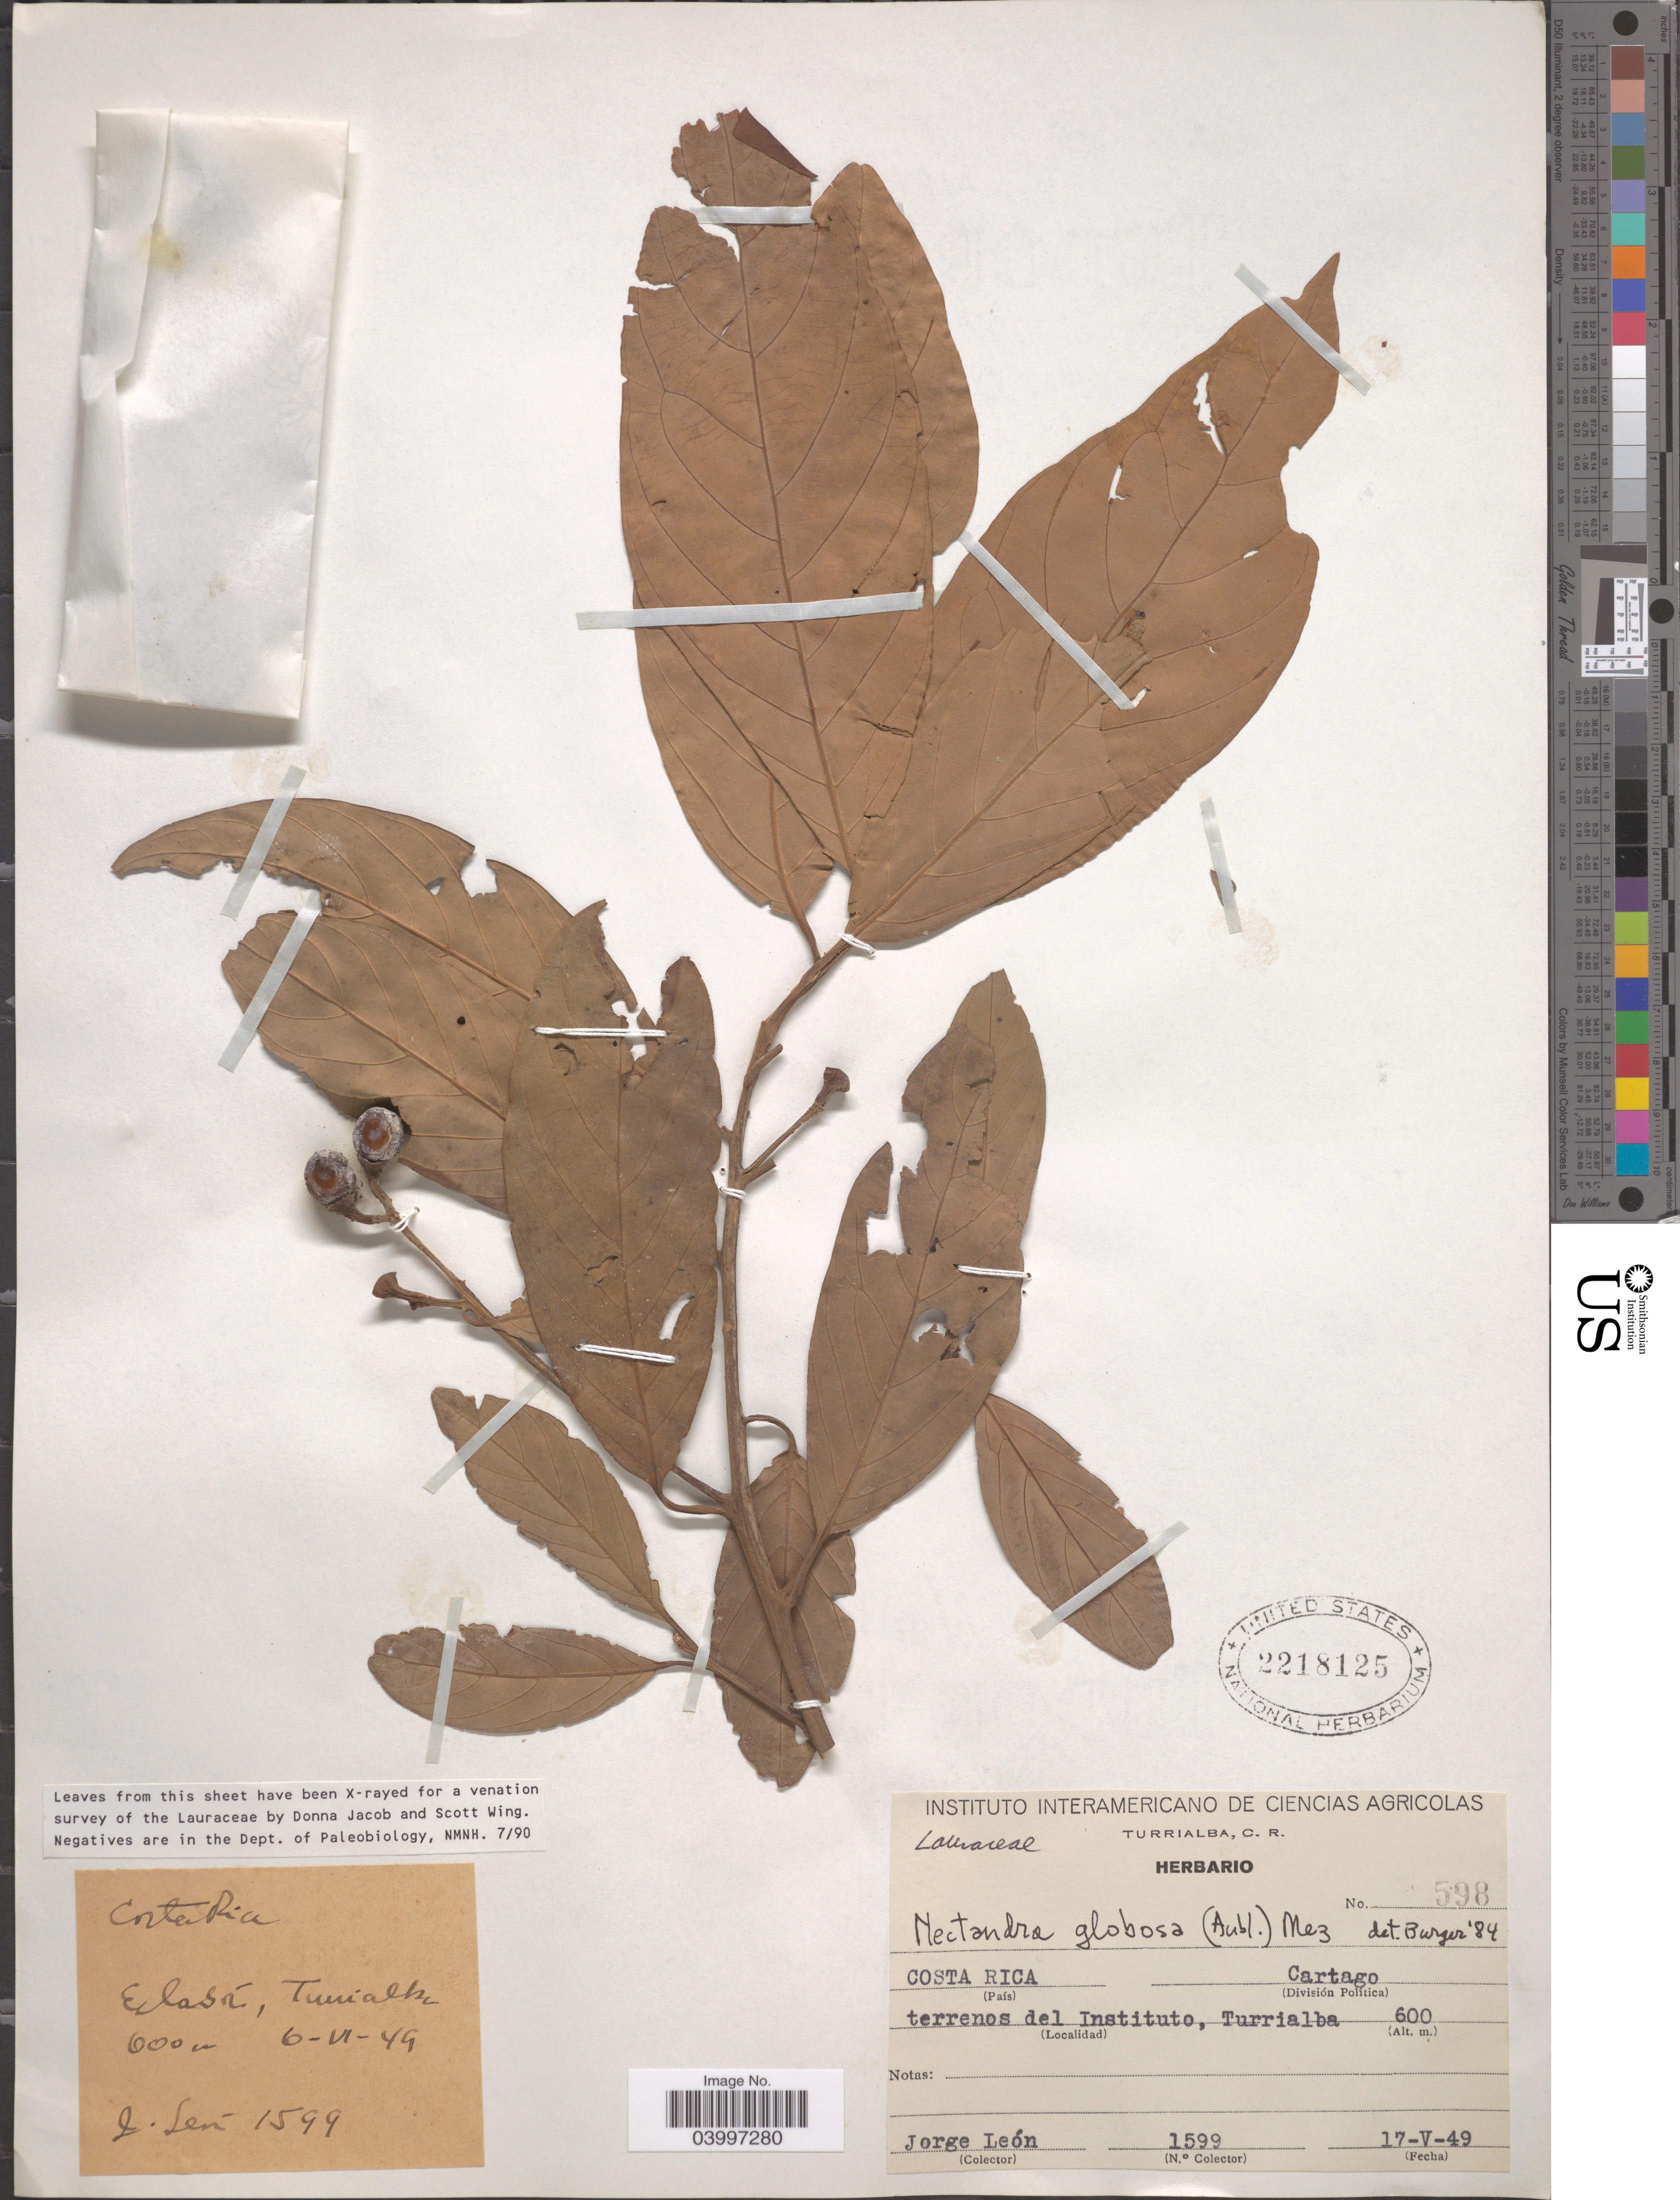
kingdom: Plantae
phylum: Tracheophyta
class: Magnoliopsida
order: Laurales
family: Lauraceae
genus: Nectandra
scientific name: Nectandra lineata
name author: (Kunth) Rohwer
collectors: J. León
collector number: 1599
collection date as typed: Transcribed d/m/y: 17/5/49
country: Costa Rica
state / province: Cartago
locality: (Division Politica) Cartago. Terrenos del Instituto, Turrialba. Eclasá [interpreted].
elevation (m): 600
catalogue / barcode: US 2218125